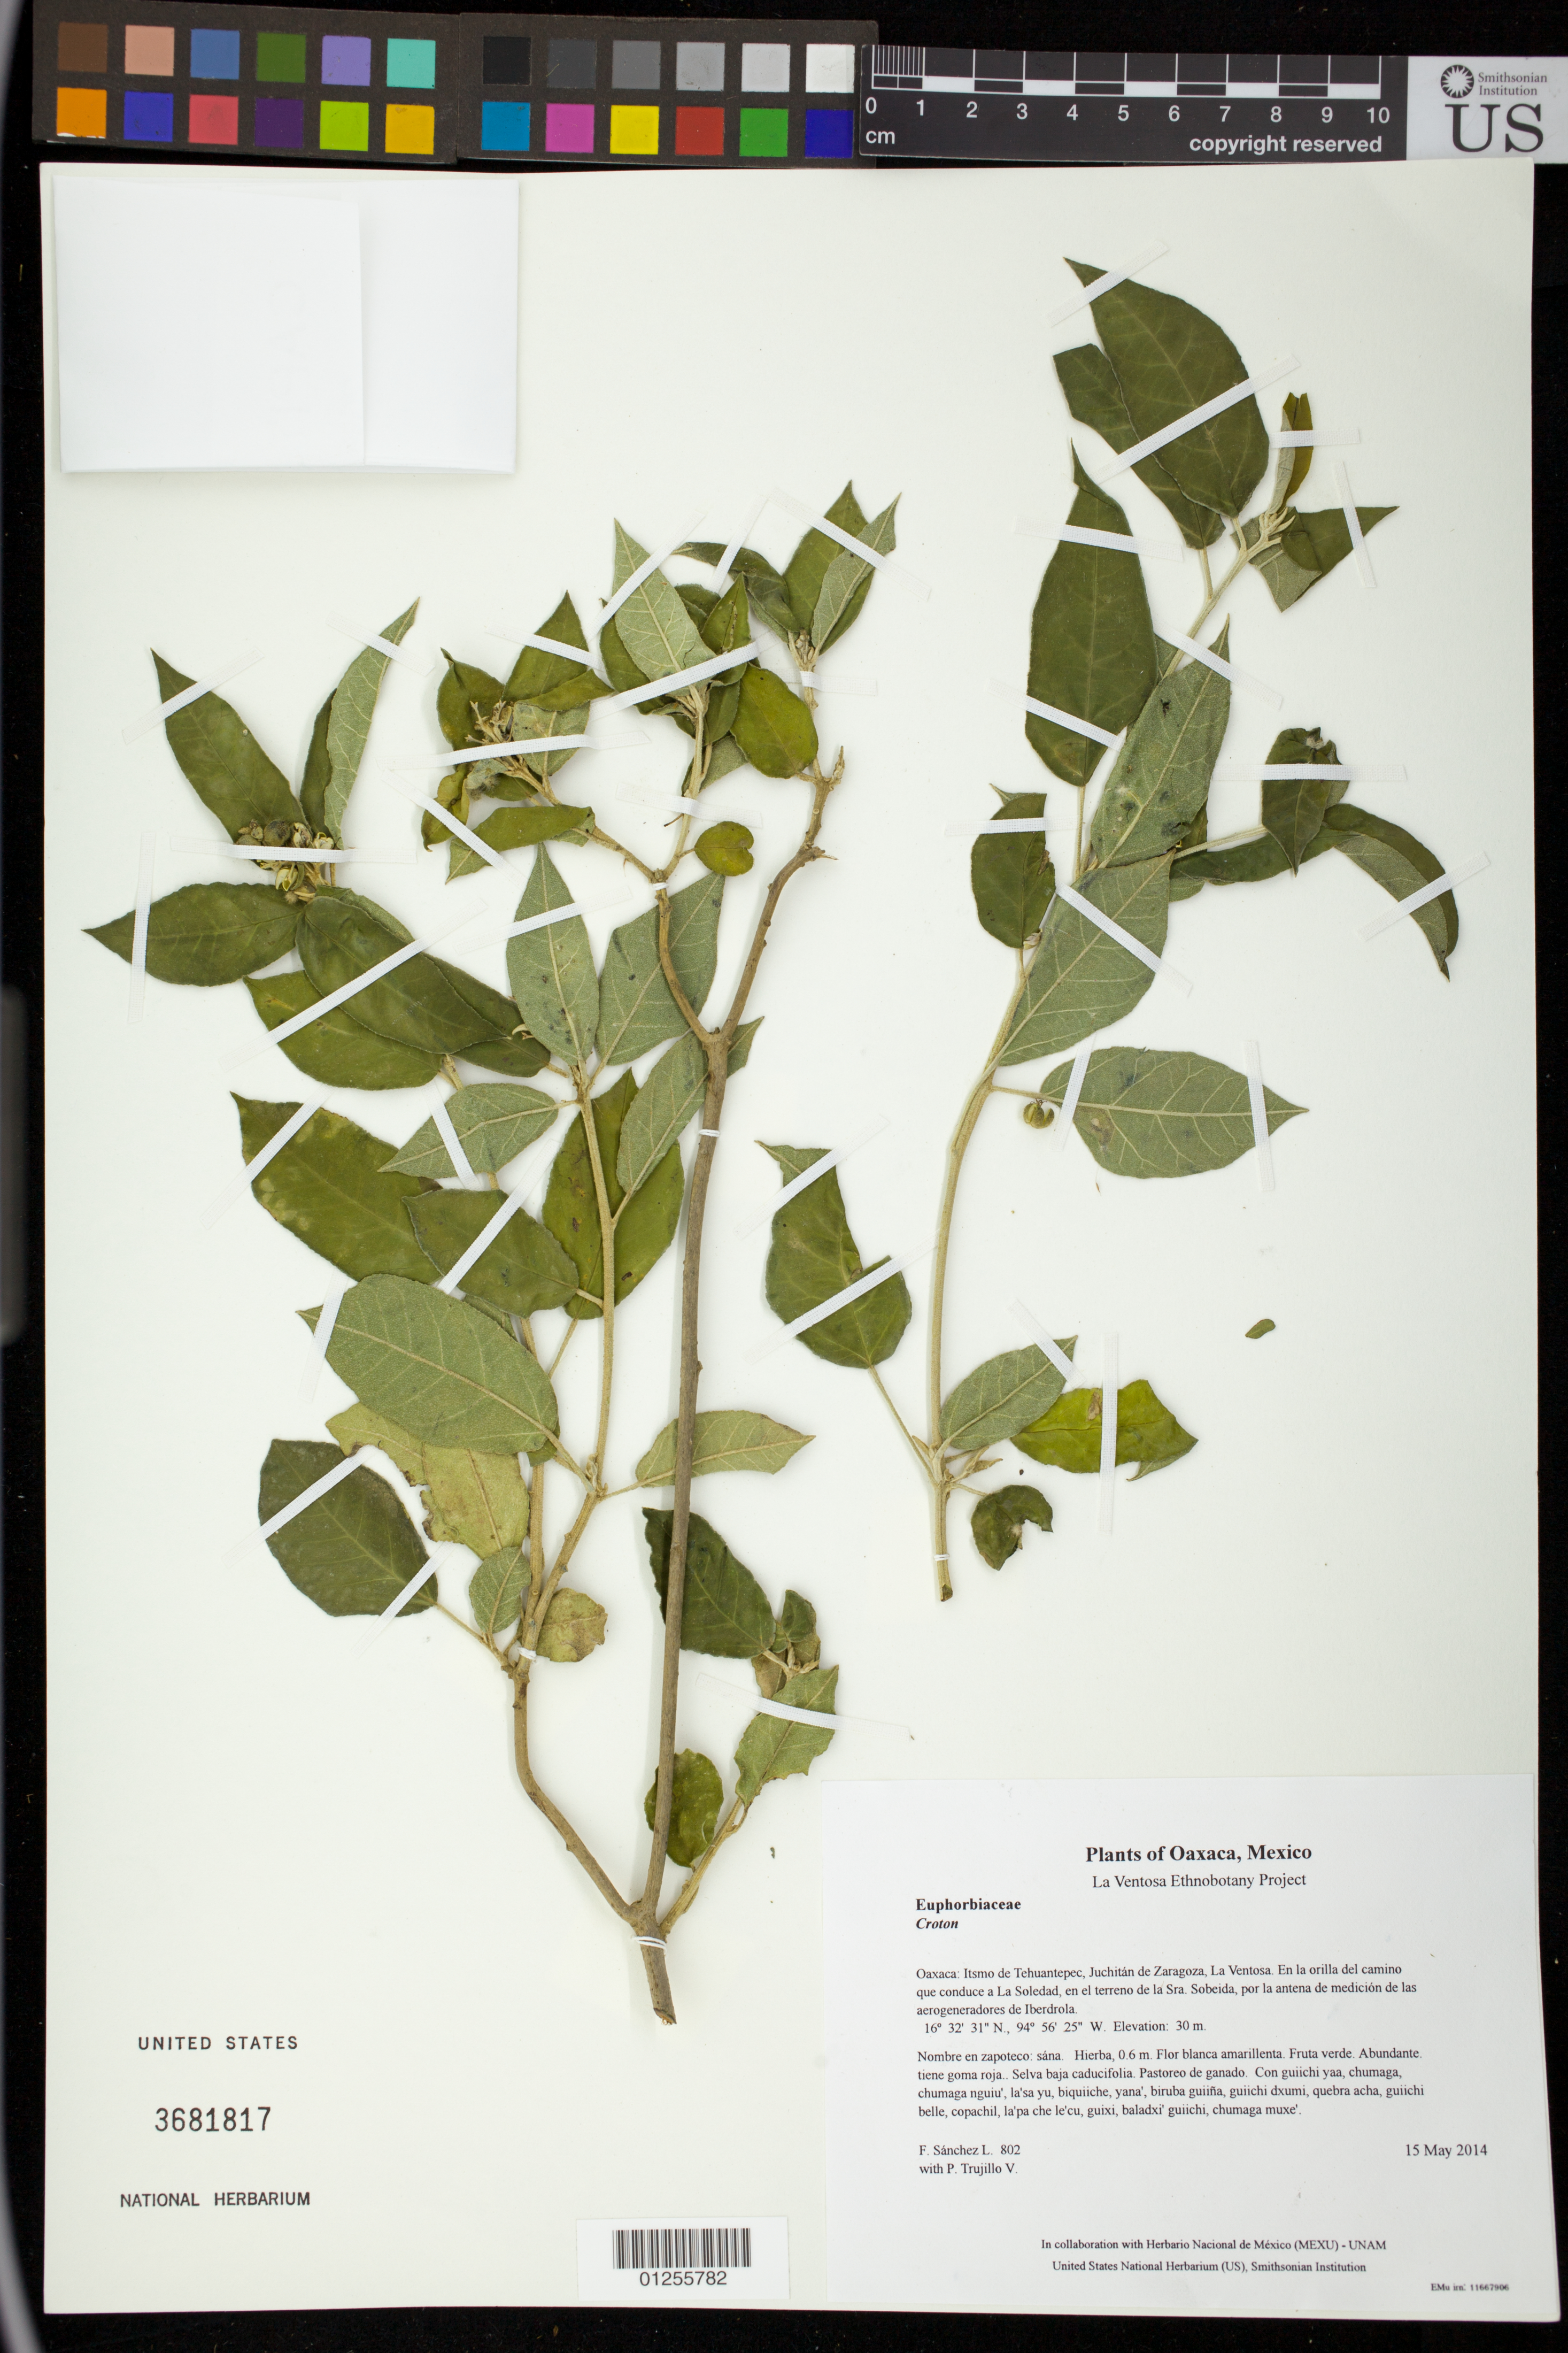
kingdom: Plantae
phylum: Tracheophyta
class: Magnoliopsida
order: Malpighiales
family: Euphorbiaceae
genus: Croton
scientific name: Croton roxanae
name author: Croizat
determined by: Berry, P. E.; Van Ee, B. W.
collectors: F. Sánchez L. & P. Trujillo V.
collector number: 802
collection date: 2014-05-15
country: Mexico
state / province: Oaxaca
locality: Itsmo de Tehuantepec, Juchitán de Zaragoza, La Ventosa. En la orilla del camino que conduce a La Soledad, en el terreno de la Sra. Sobeida, por la antena de medición de las aerogeneradores de Iberdrola.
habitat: Selva baja caducifolia. Pastoreo de ganado.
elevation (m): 30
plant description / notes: JEBOT, MEXU, SERO, US; Guixi bandaga. 0.6 m. Guie' naquichi' naguchi ga. Cuaananaxhi naga'. Stale.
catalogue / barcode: US 3681817